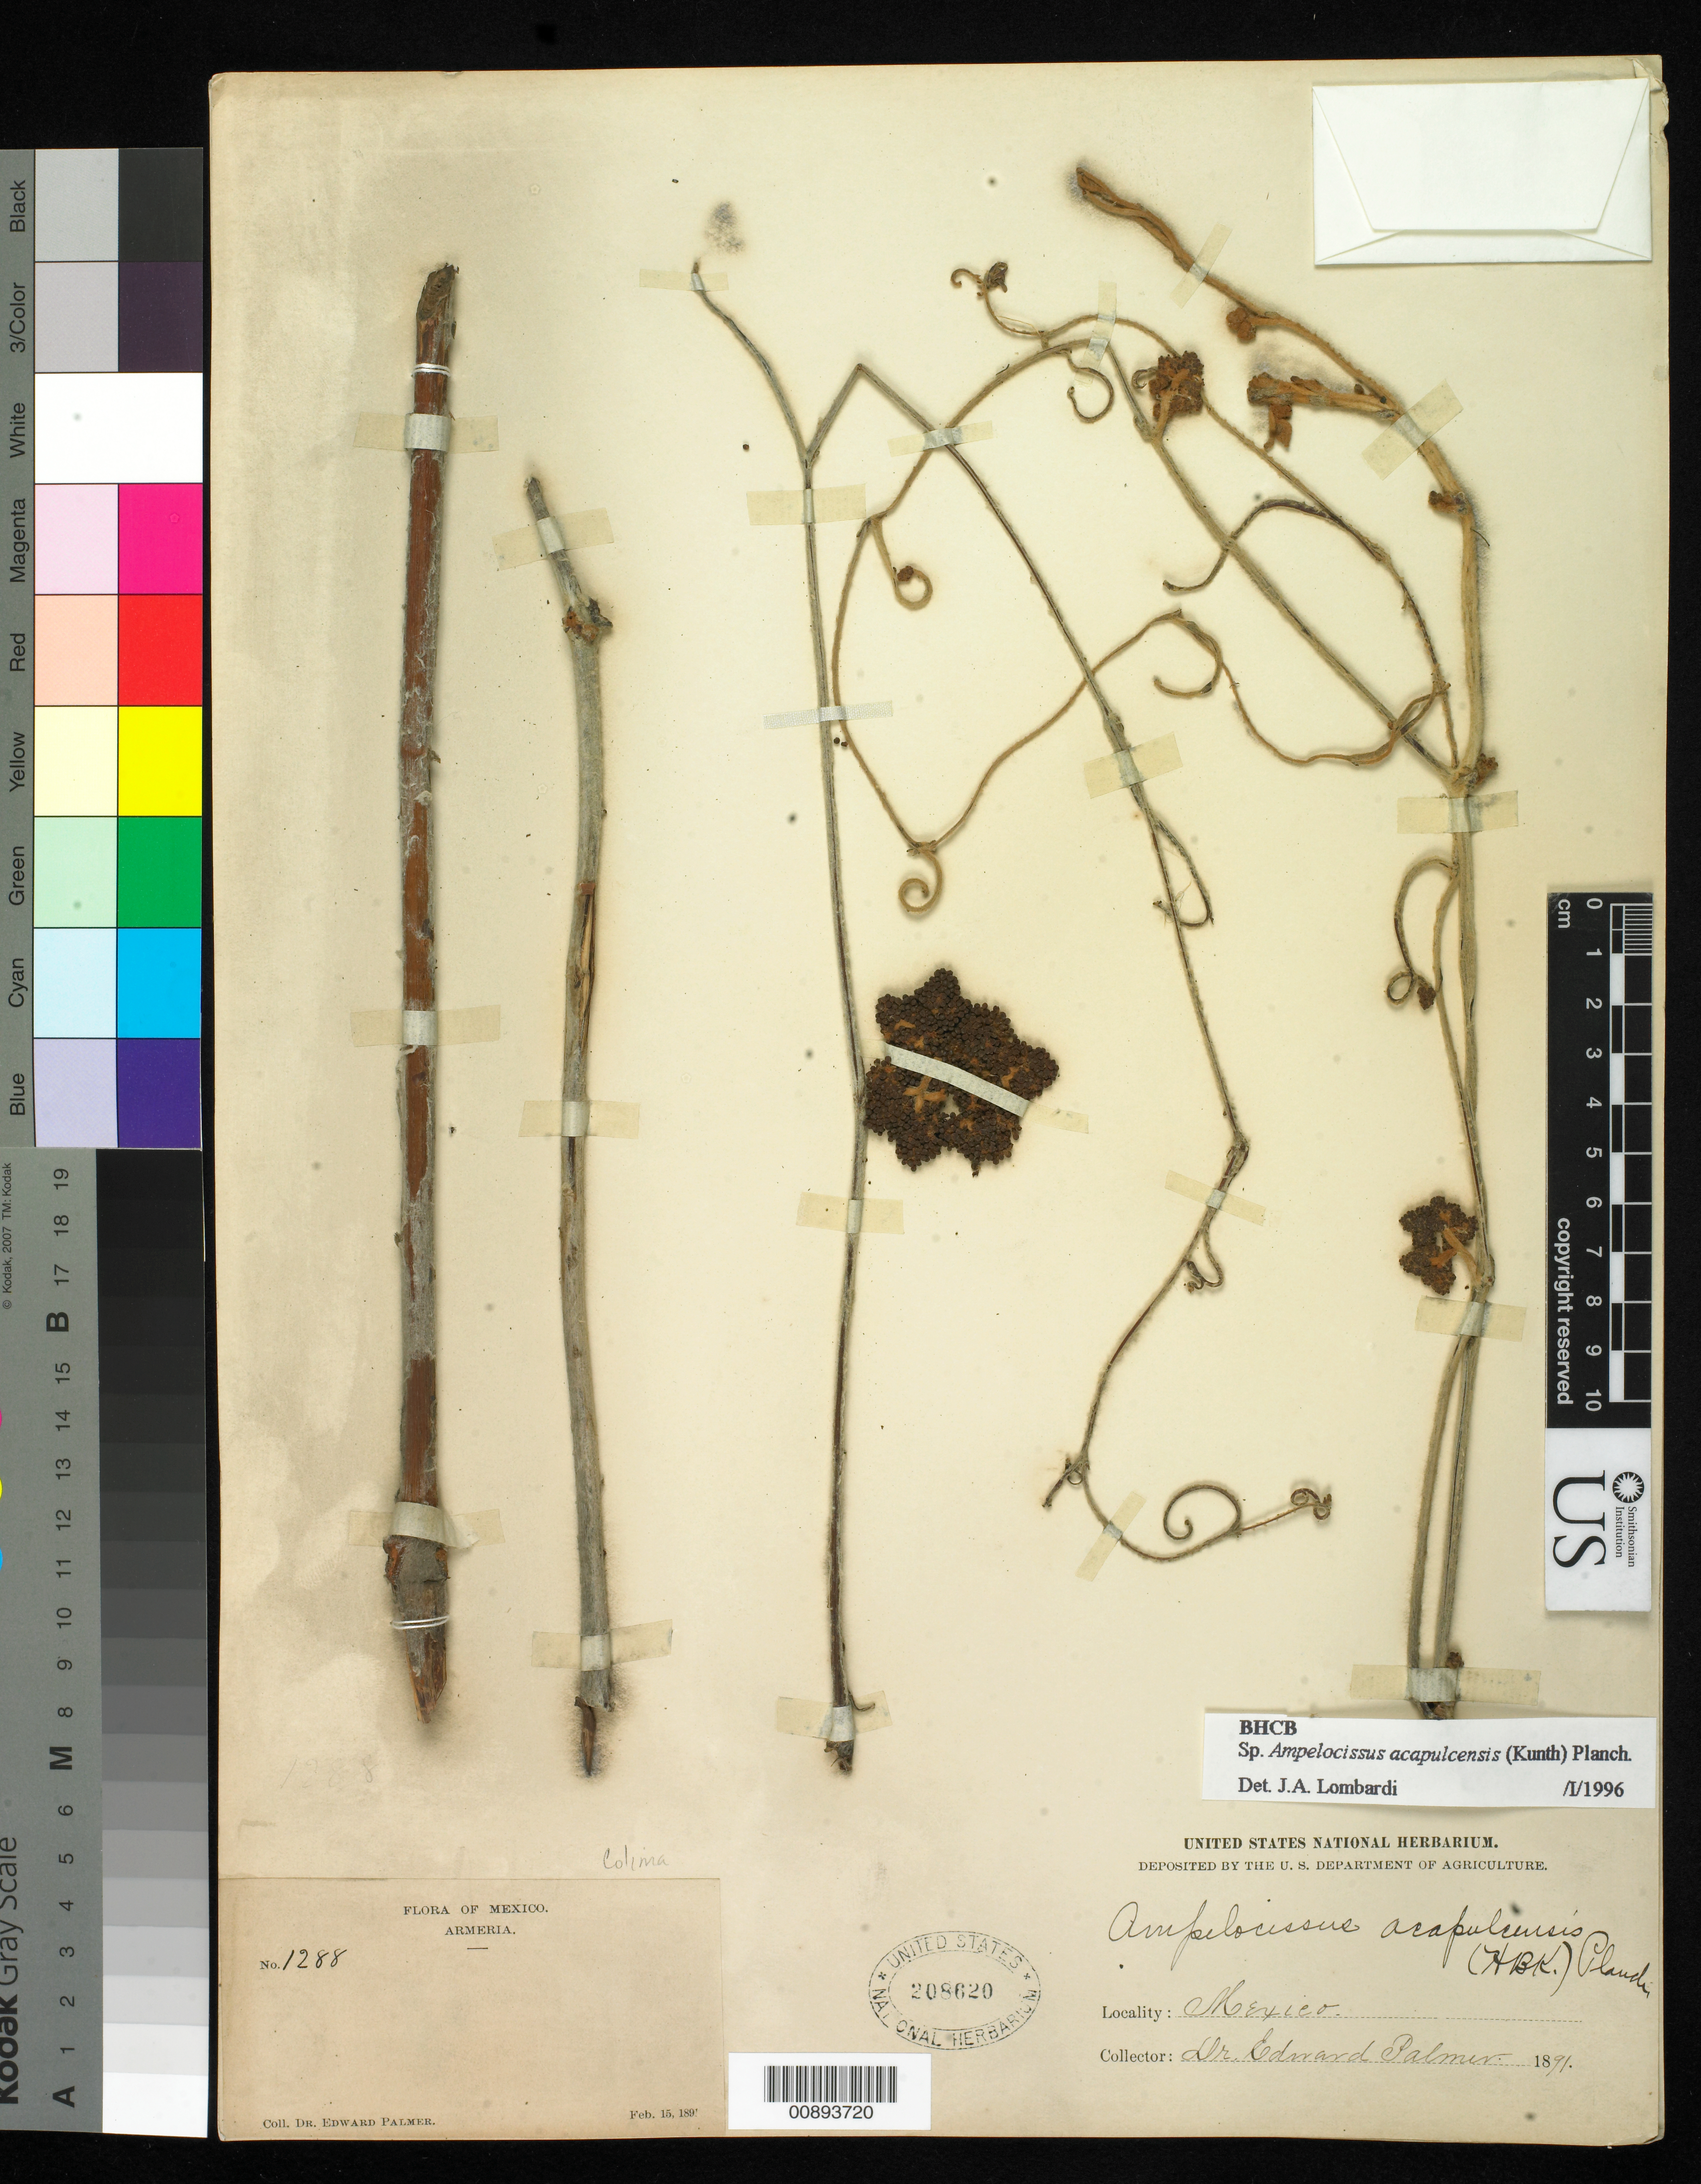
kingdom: Plantae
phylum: Tracheophyta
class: Magnoliopsida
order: Vitales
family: Vitaceae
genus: Ampelocissus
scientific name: Ampelocissus acapulcensis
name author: (Kunth) Planch.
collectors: E. Palmer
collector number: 1288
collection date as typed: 15 Feb 1891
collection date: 1891-02-15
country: Mexico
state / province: Colima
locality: Armeria, Colima.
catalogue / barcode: US 208620